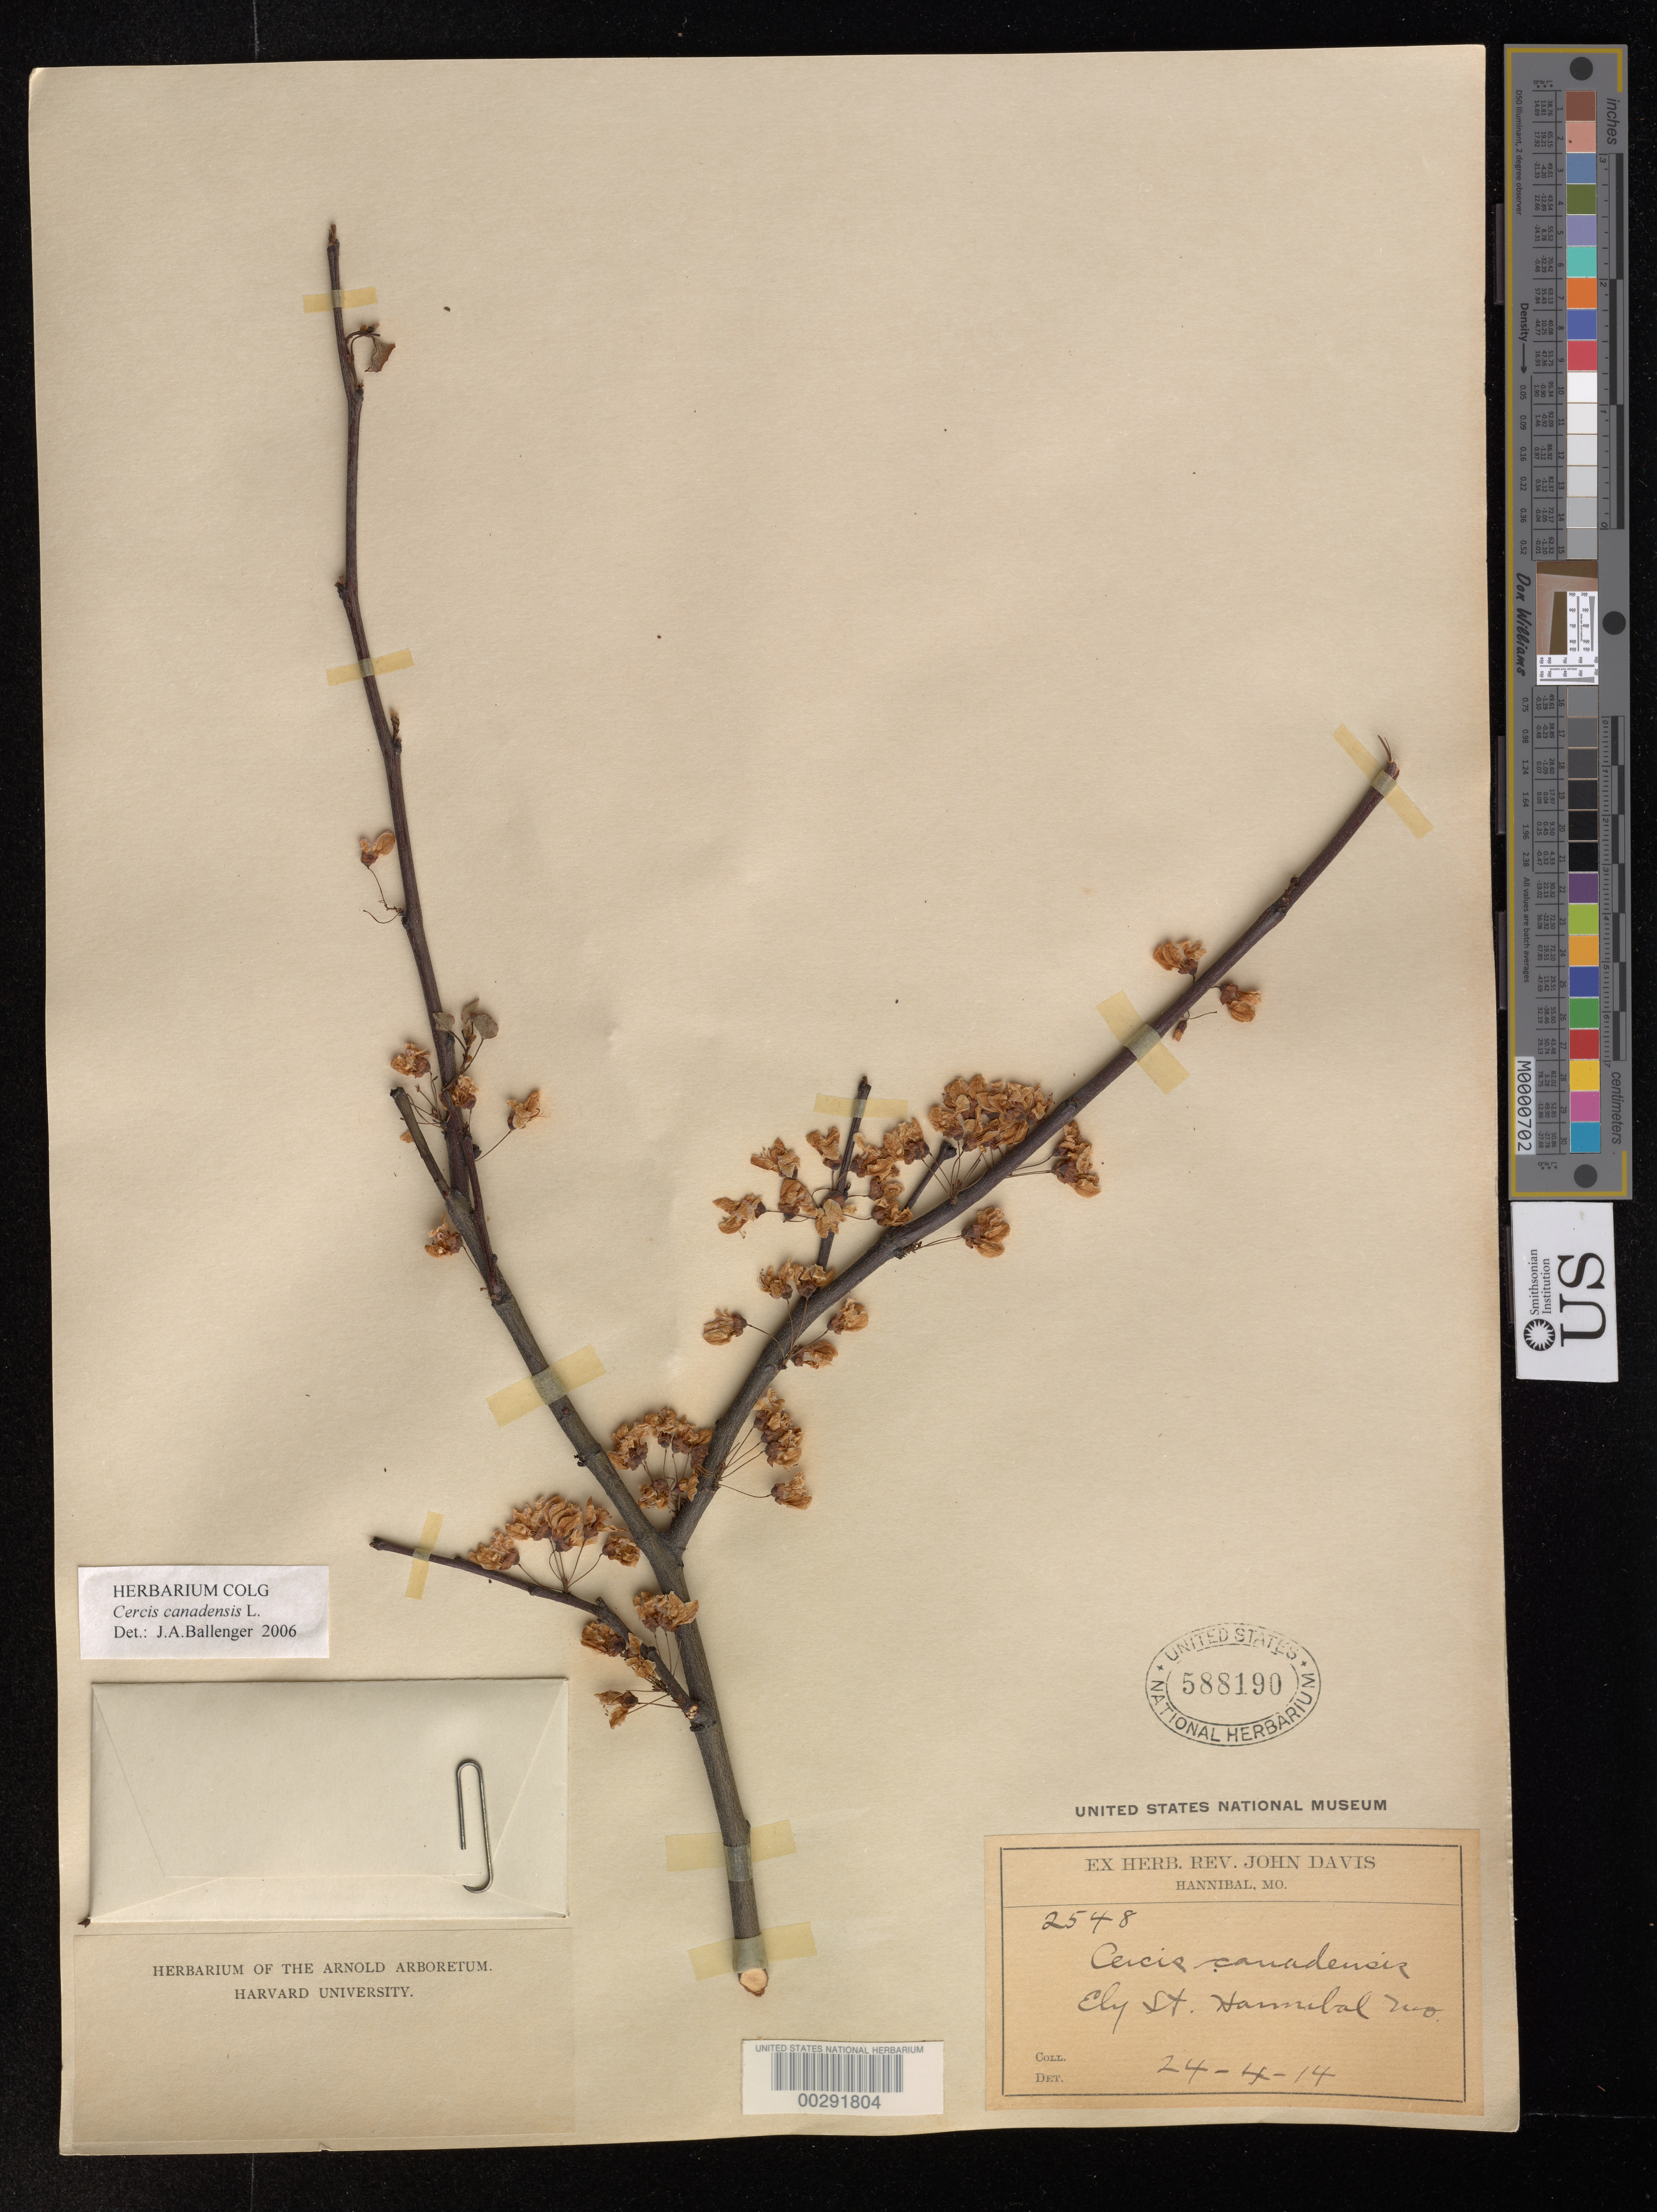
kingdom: Plantae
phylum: Tracheophyta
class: Magnoliopsida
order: Fabales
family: Fabaceae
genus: Cercis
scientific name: Cercis canadensis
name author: L.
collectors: J. Davis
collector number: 2548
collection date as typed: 24 Apr 1914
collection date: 1914-04-24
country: United States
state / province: Missouri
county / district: Marion / Ralls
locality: Ely st., hannibal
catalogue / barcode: US 588190